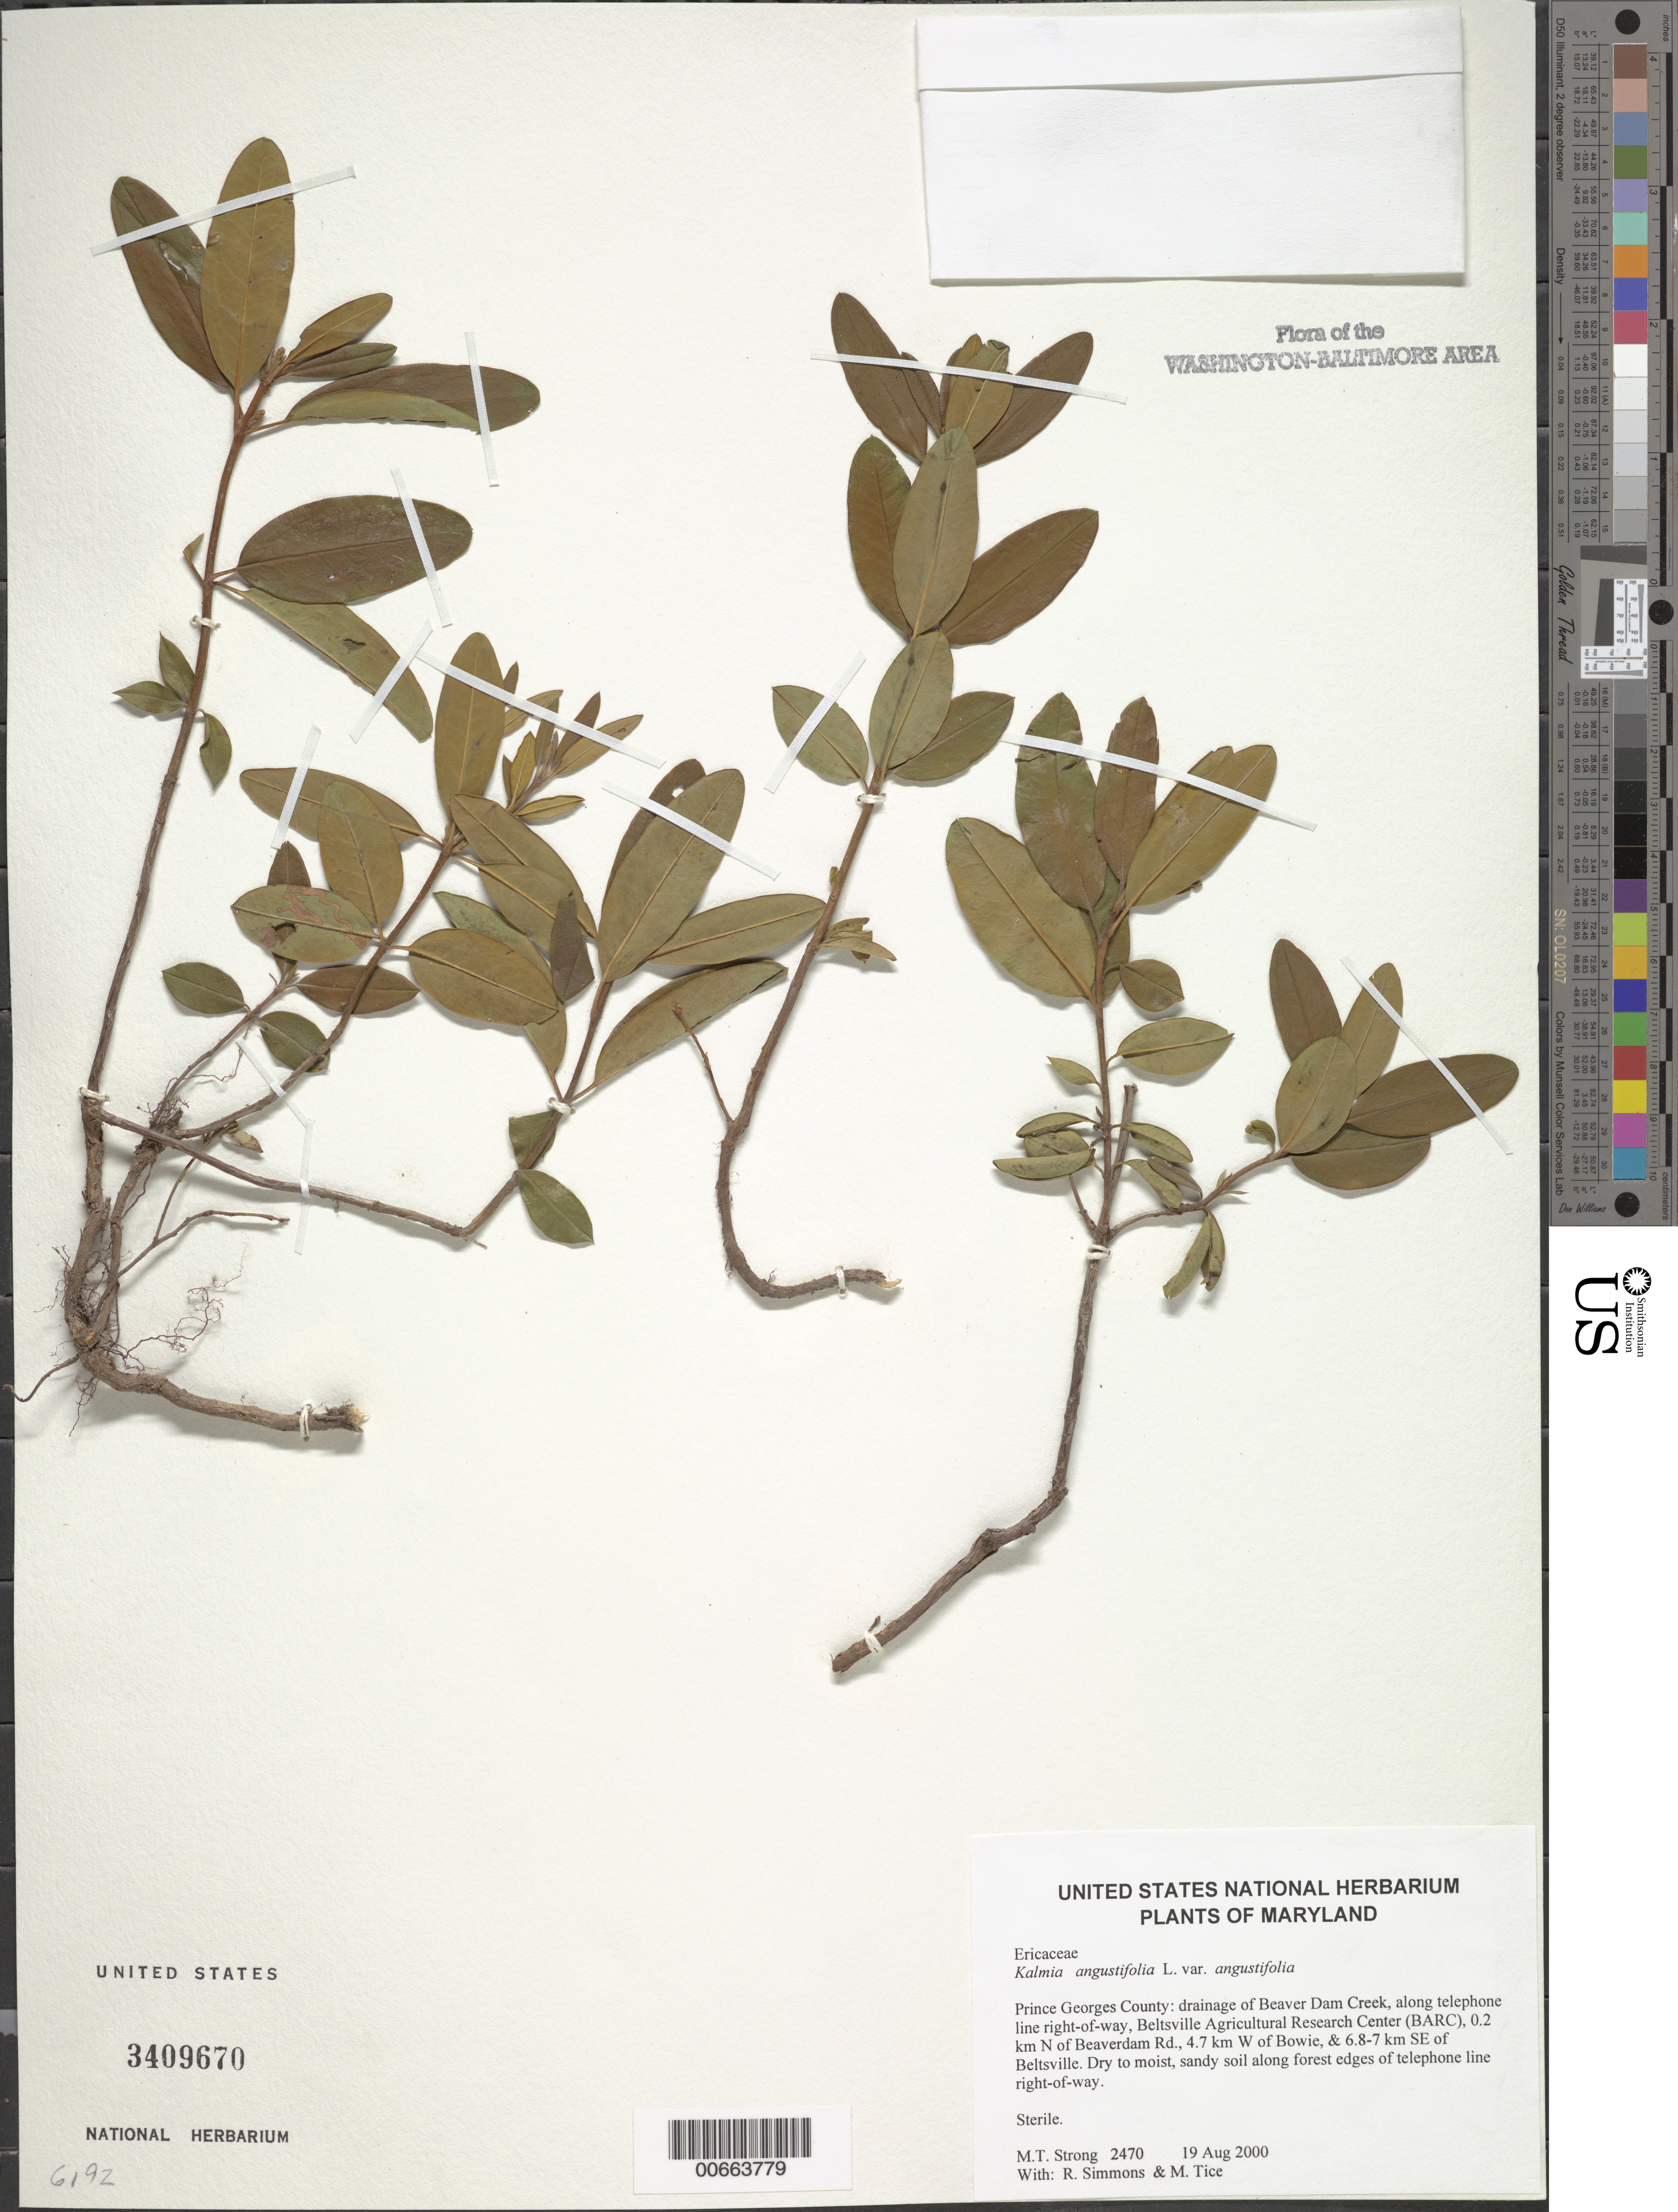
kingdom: Plantae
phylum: Tracheophyta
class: Magnoliopsida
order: Ericales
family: Ericaceae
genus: Kalmia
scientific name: Kalmia angustifolia var. angustifolia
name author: L.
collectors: M. T. Strong, R. Simmons & M. Tice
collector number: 2470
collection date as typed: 19 Aug 2000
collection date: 2000-08-19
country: United States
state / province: Maryland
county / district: Prince George's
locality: Drainage of Beaver Dam Creek, along telephone line right-of-way, Beltsville Agricultural Research Center (BARC), 0.2 km N of Beaverdam Rd., 4.7 km W of Bowie, & 6.8-7 km SE of Beltsville.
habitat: Dry to moist, sandy soil along forest edges of telephone line right-of-way.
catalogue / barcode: US 3409670